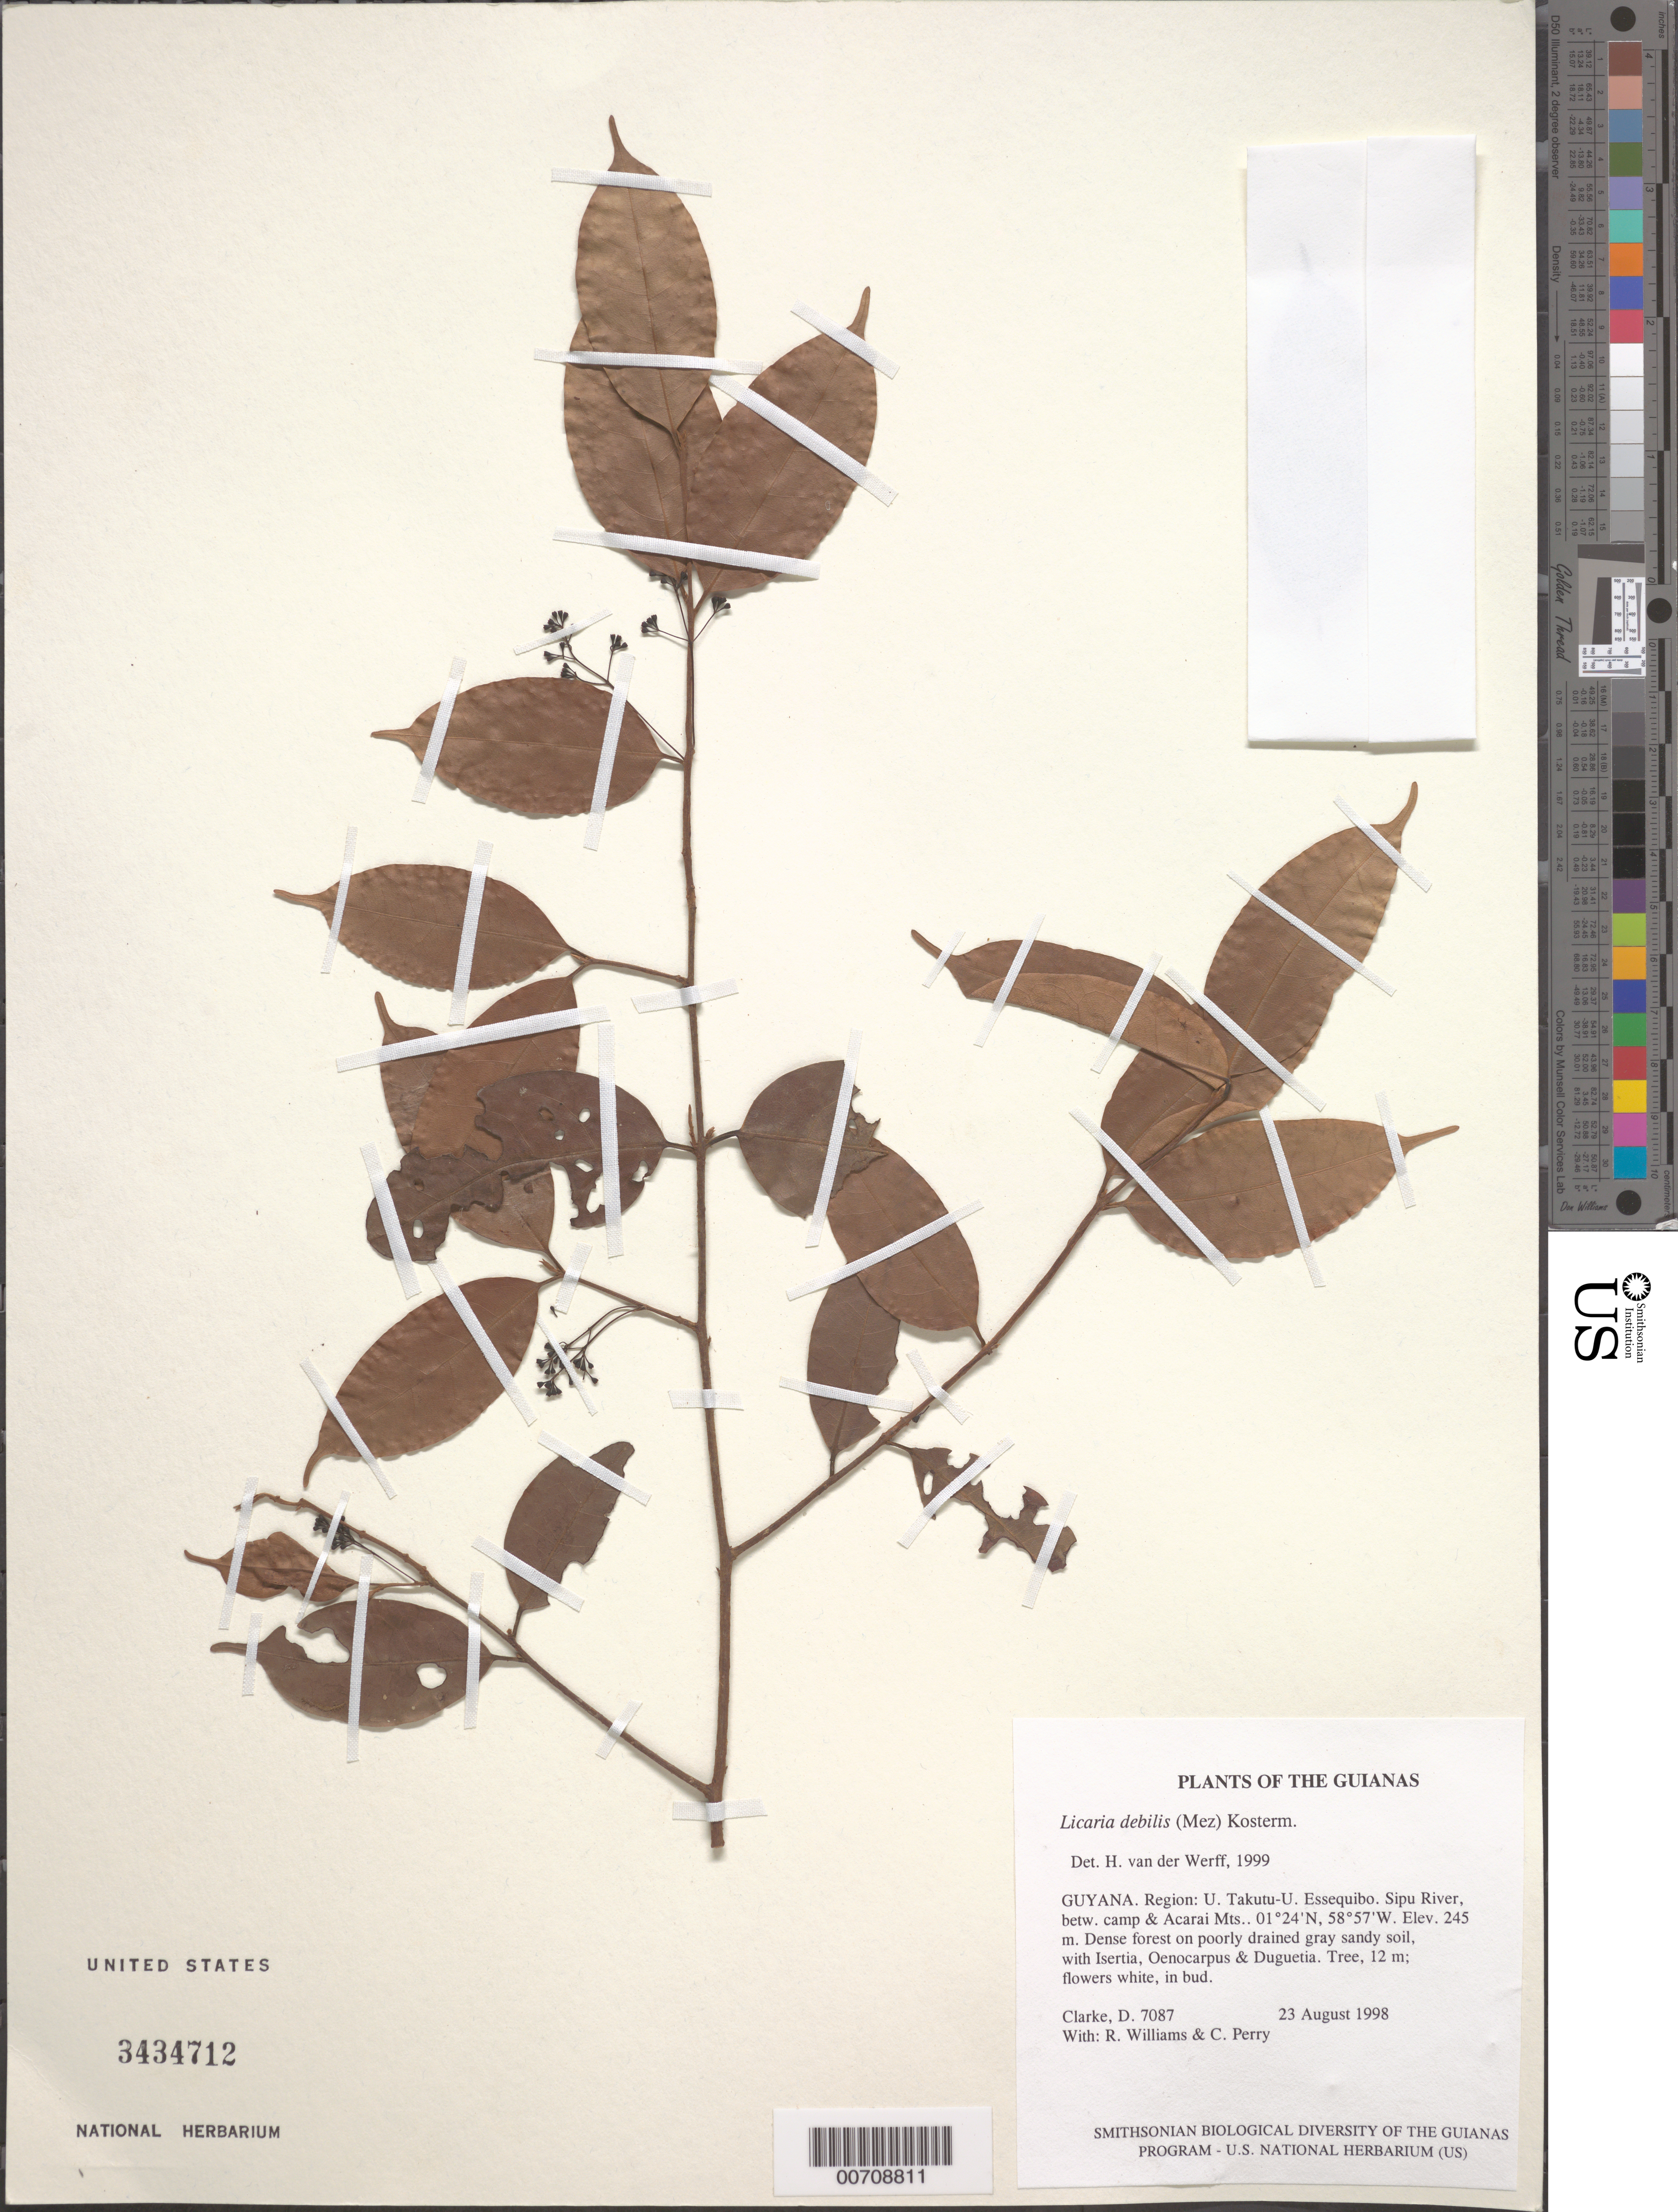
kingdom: Plantae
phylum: Tracheophyta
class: Magnoliopsida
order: Laurales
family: Lauraceae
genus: Licaria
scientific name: Licaria debilis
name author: (Mez) Kosterm.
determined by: van der Werff, H., (MO), Missouri Botanical Garden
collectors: H. D. Clarke, R. Williams & C. Perry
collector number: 7087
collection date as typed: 23 August 1998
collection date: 1998-08-23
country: Guyana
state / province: U. Takutu-U. Essequibo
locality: Sipu River, betw. camp & Acarai Mts.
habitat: Dense forest on poorly drained gray sandy soil, with Isertia, Oenocarpus & Duguetia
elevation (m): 245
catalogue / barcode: US 3434712